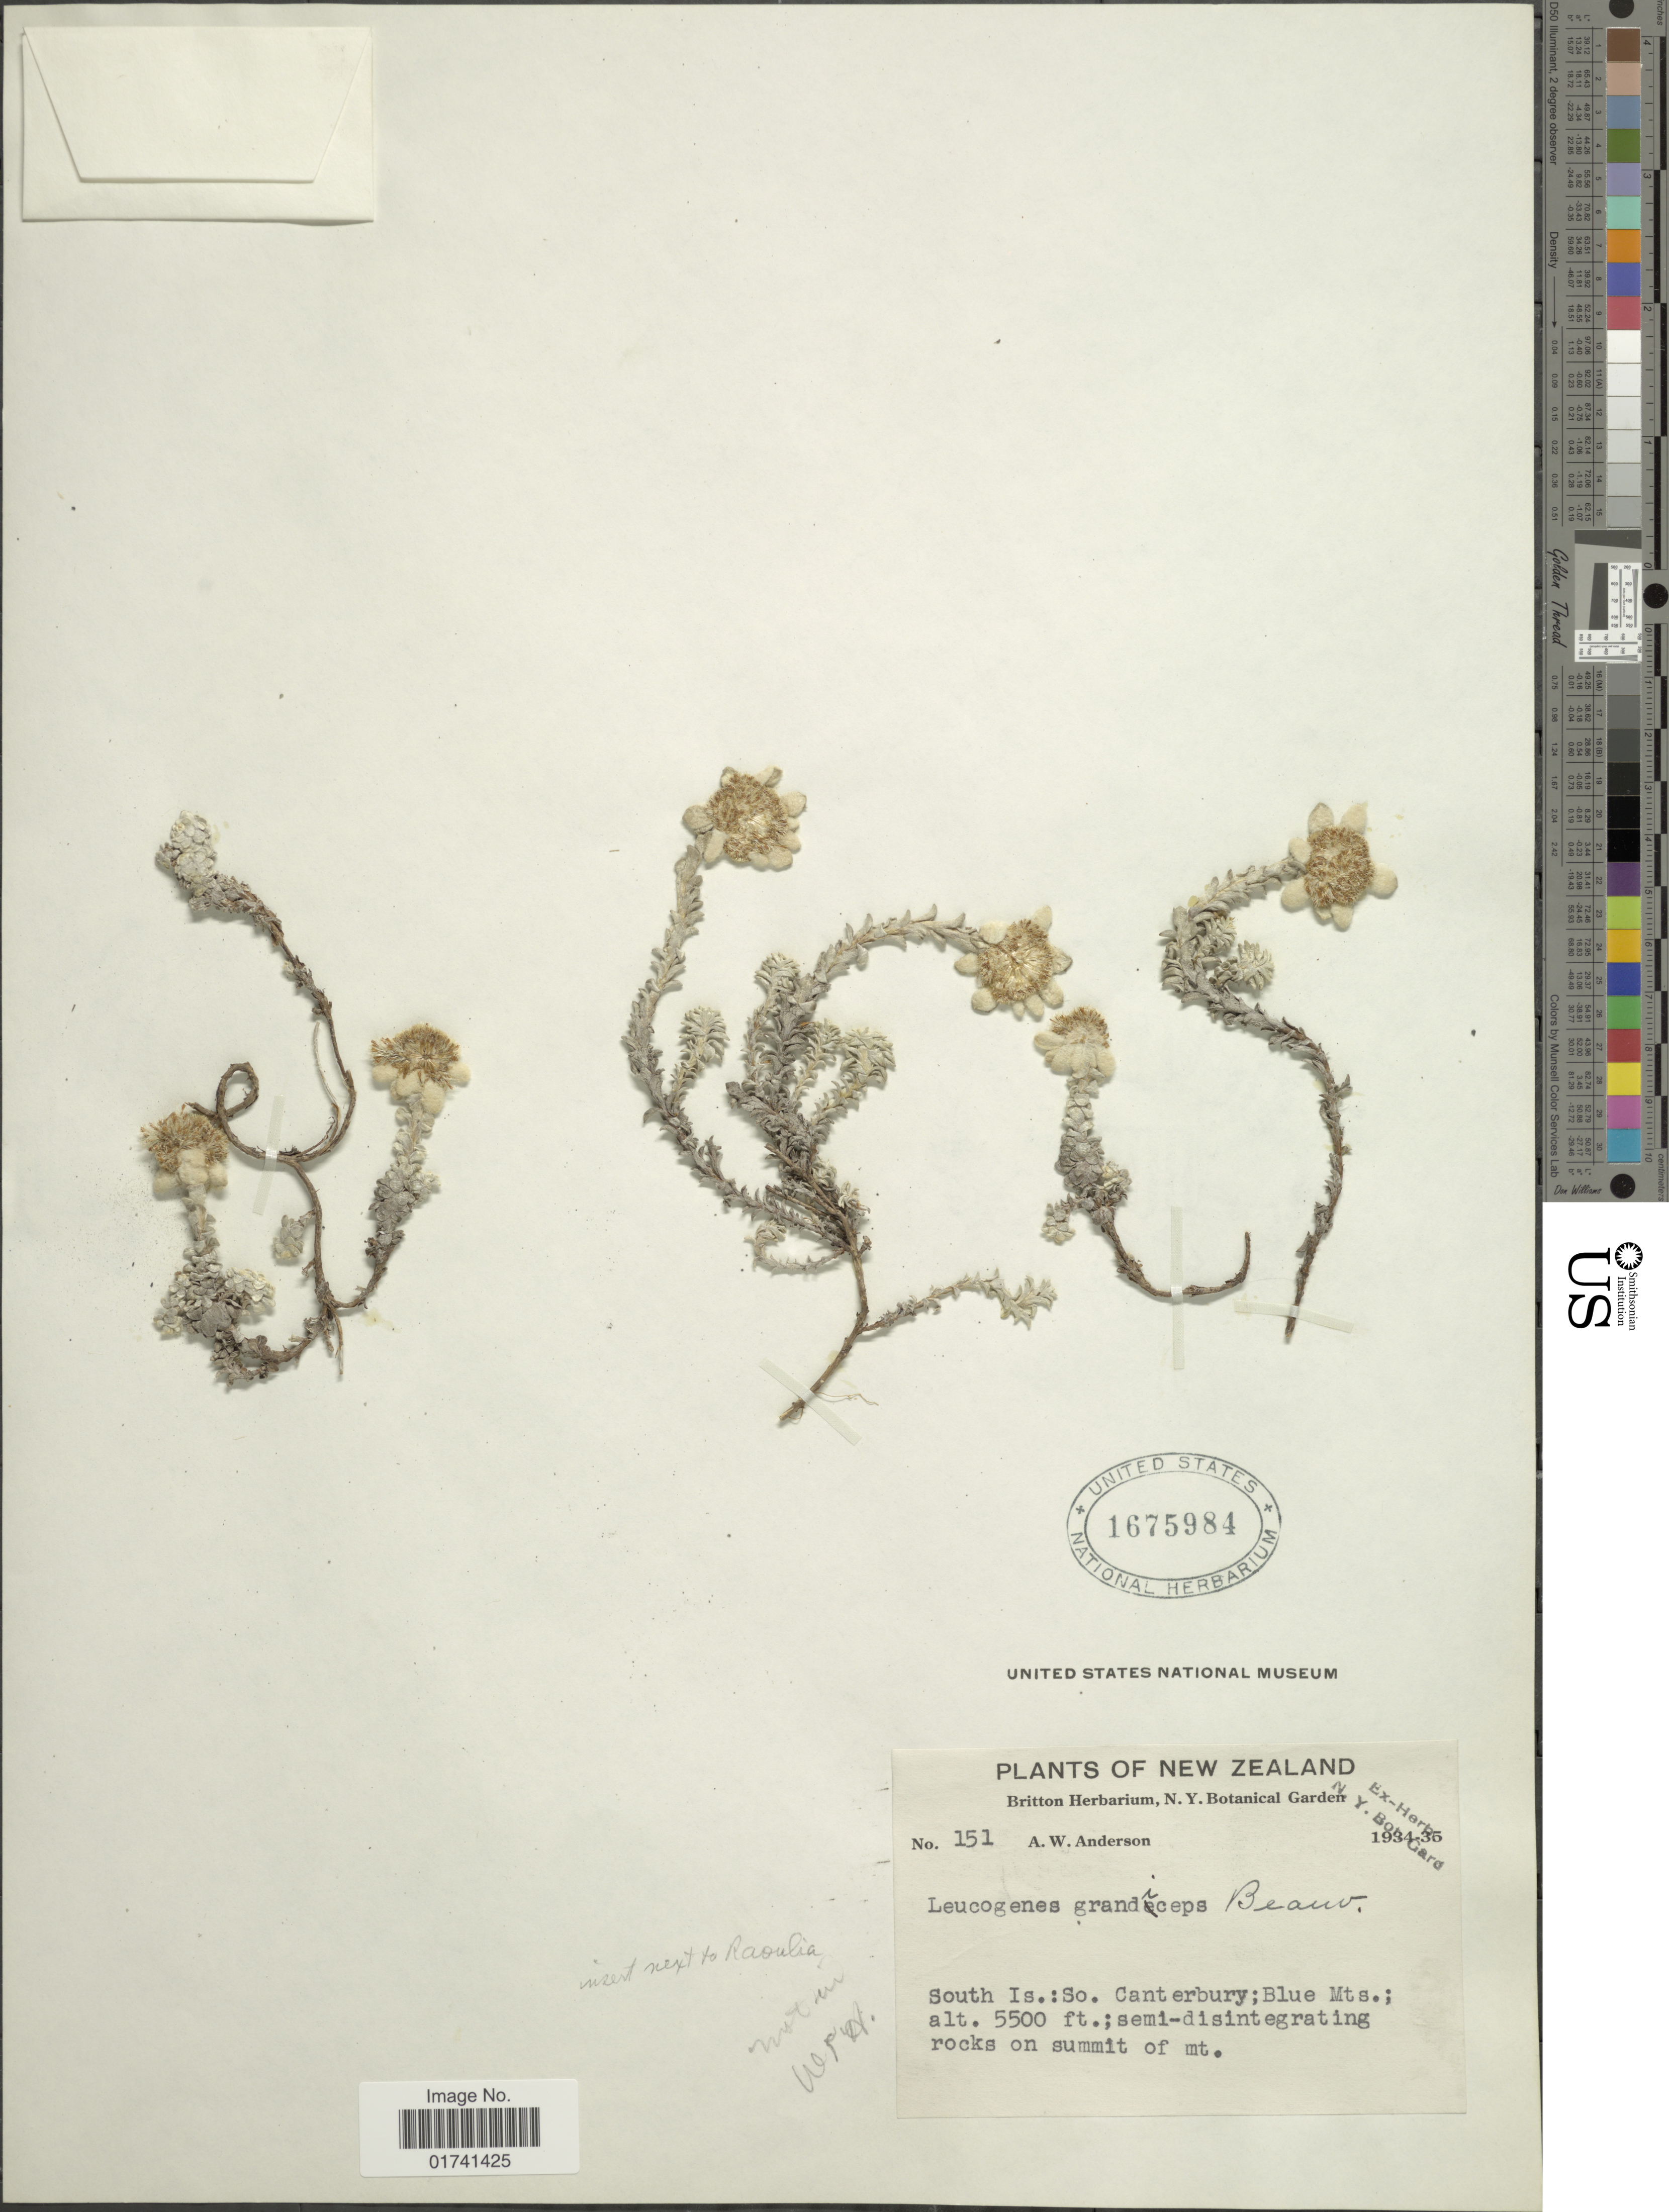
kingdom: Plantae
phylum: Tracheophyta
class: Magnoliopsida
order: Asterales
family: Asteraceae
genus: Leucogenes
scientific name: Leucogenes grandiceps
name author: P. Beauv.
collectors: A. W. Anderson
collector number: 151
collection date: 1934/1935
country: New Zealand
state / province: Canterbury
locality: South Is.: So. Canterbury; Blue Mts.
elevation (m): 1676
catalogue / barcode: US 1675984